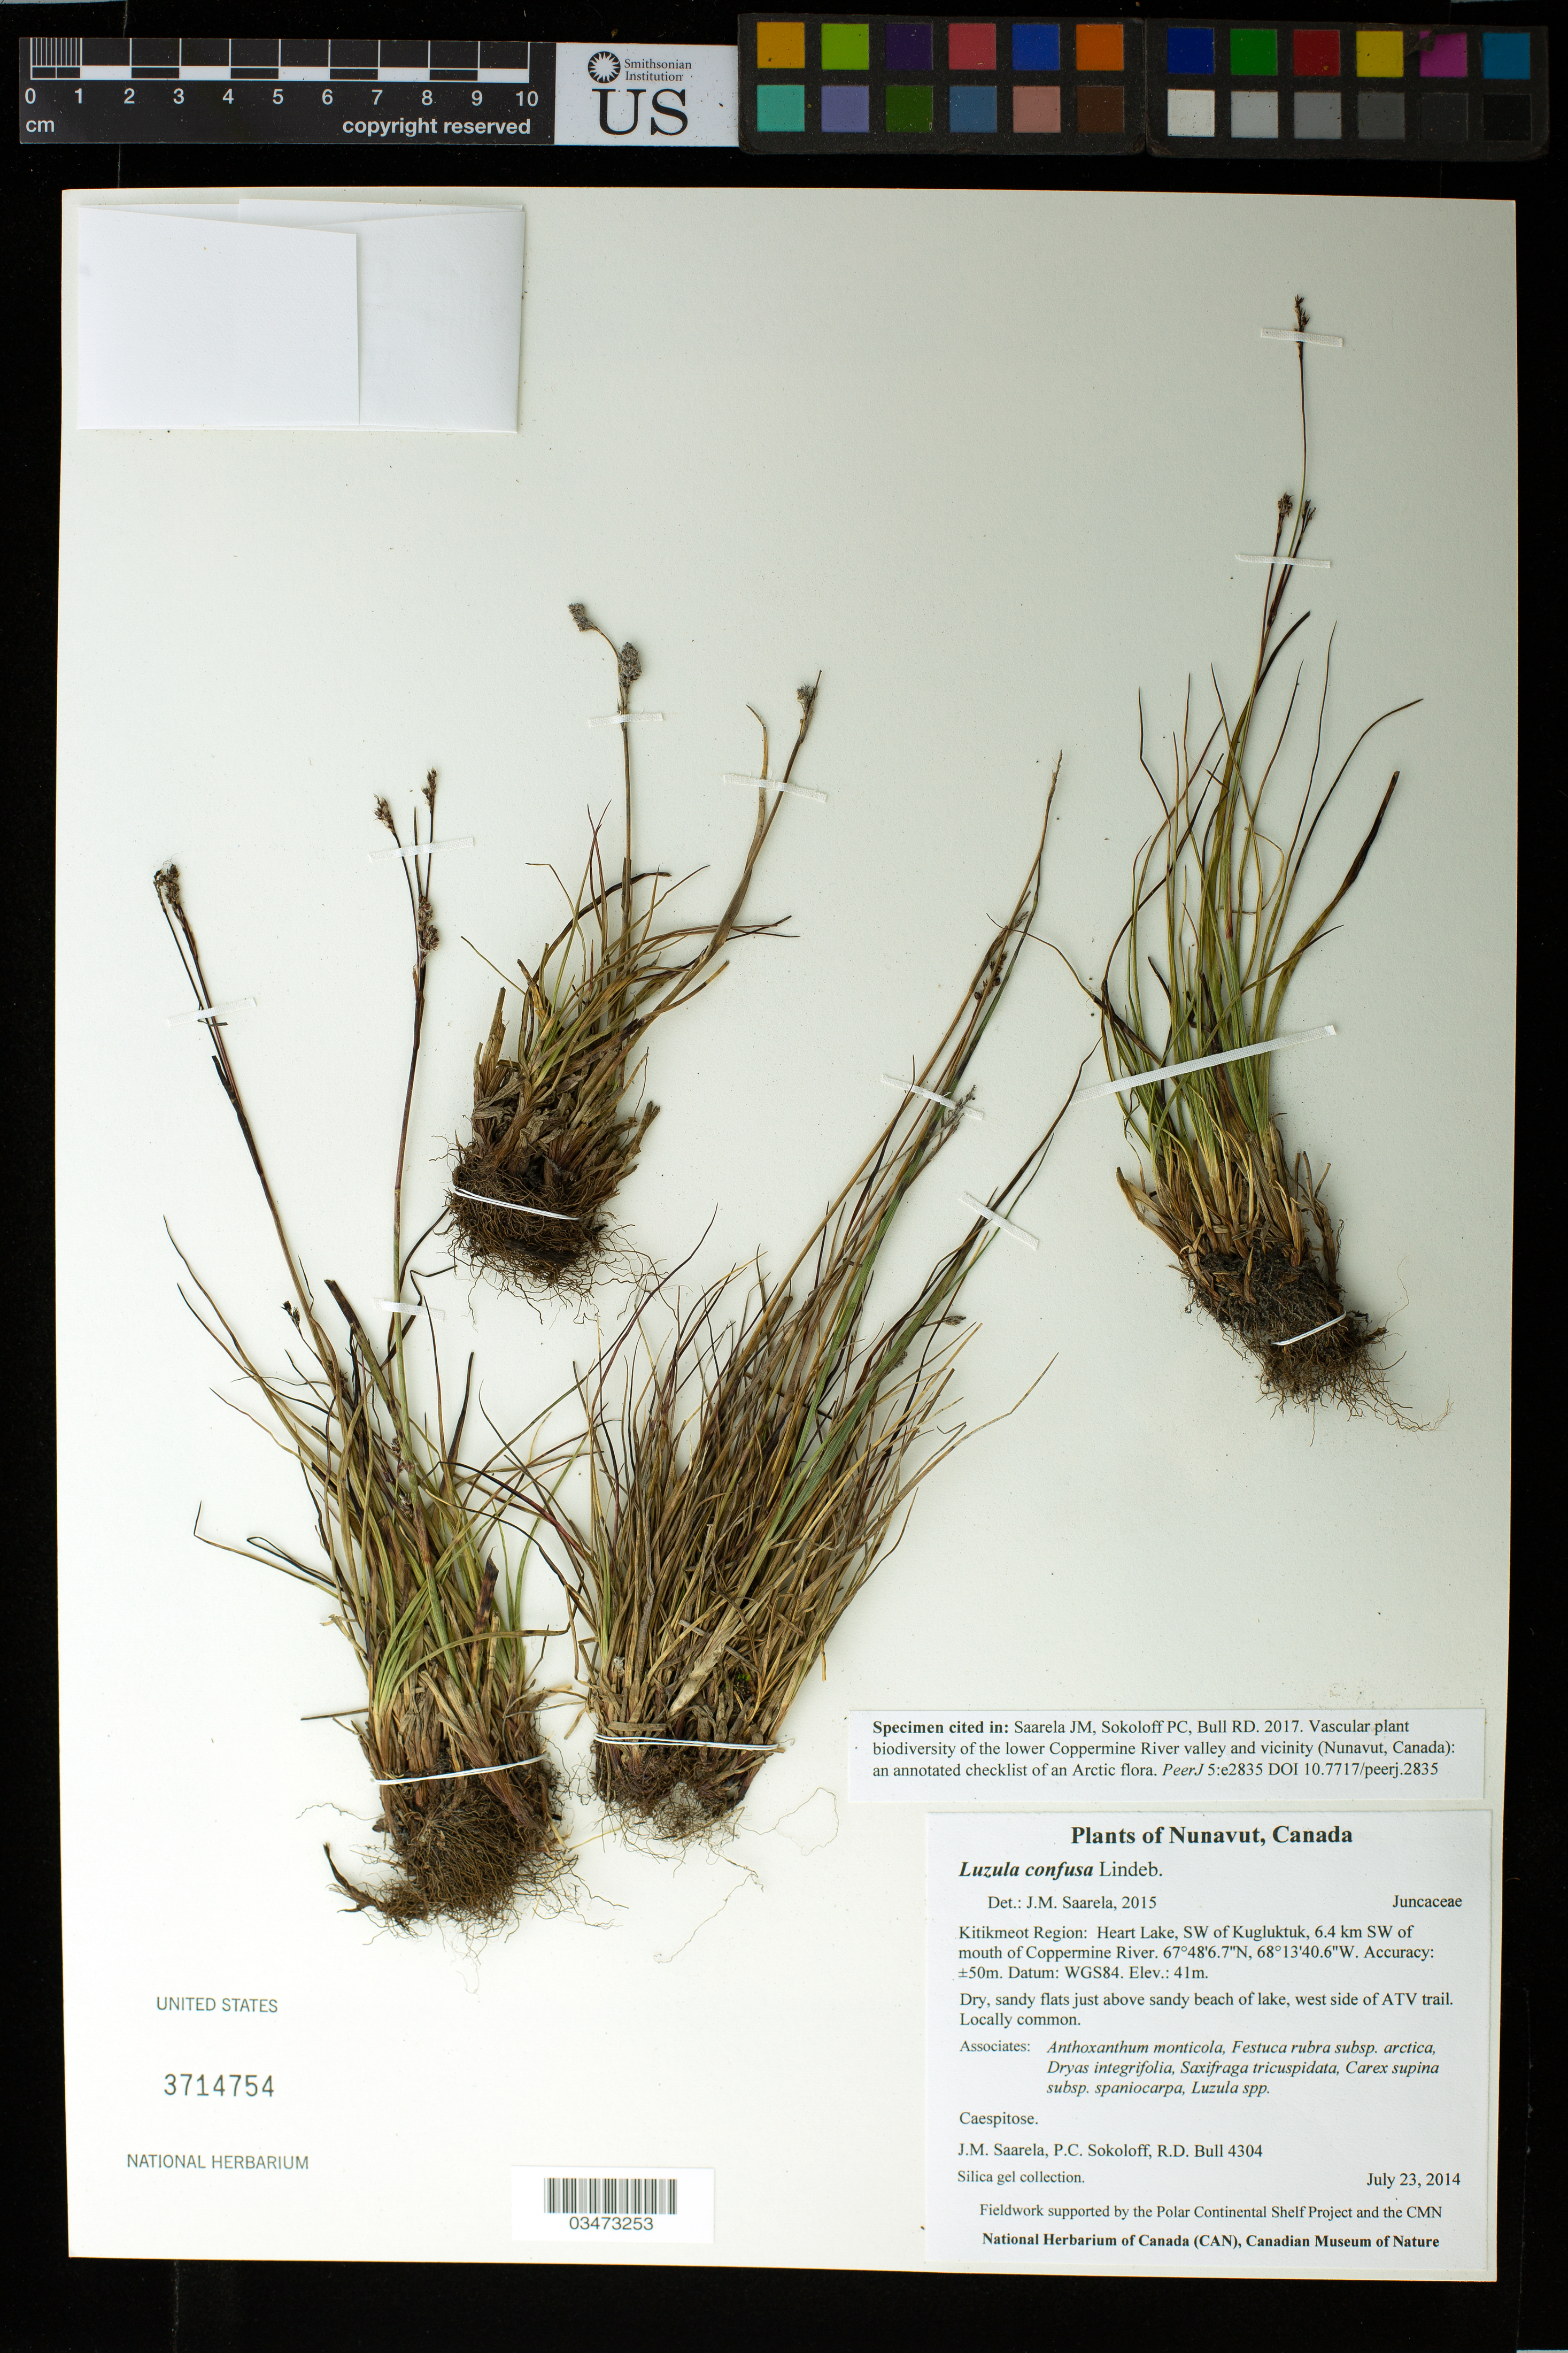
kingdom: Plantae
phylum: Tracheophyta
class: Liliopsida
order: Poales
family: Juncaceae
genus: Luzula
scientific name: Luzula confusa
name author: Lindeb.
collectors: J. Saarela, P. Sokoloff & R. Bull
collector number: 4304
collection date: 2014-07-23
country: Canada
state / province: Nunavut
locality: Kitikmeot Region: Heart Lake, SW of Kugluktuk, 6.4 km SW of mouth of Coppermine River.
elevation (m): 41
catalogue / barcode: US 3714754